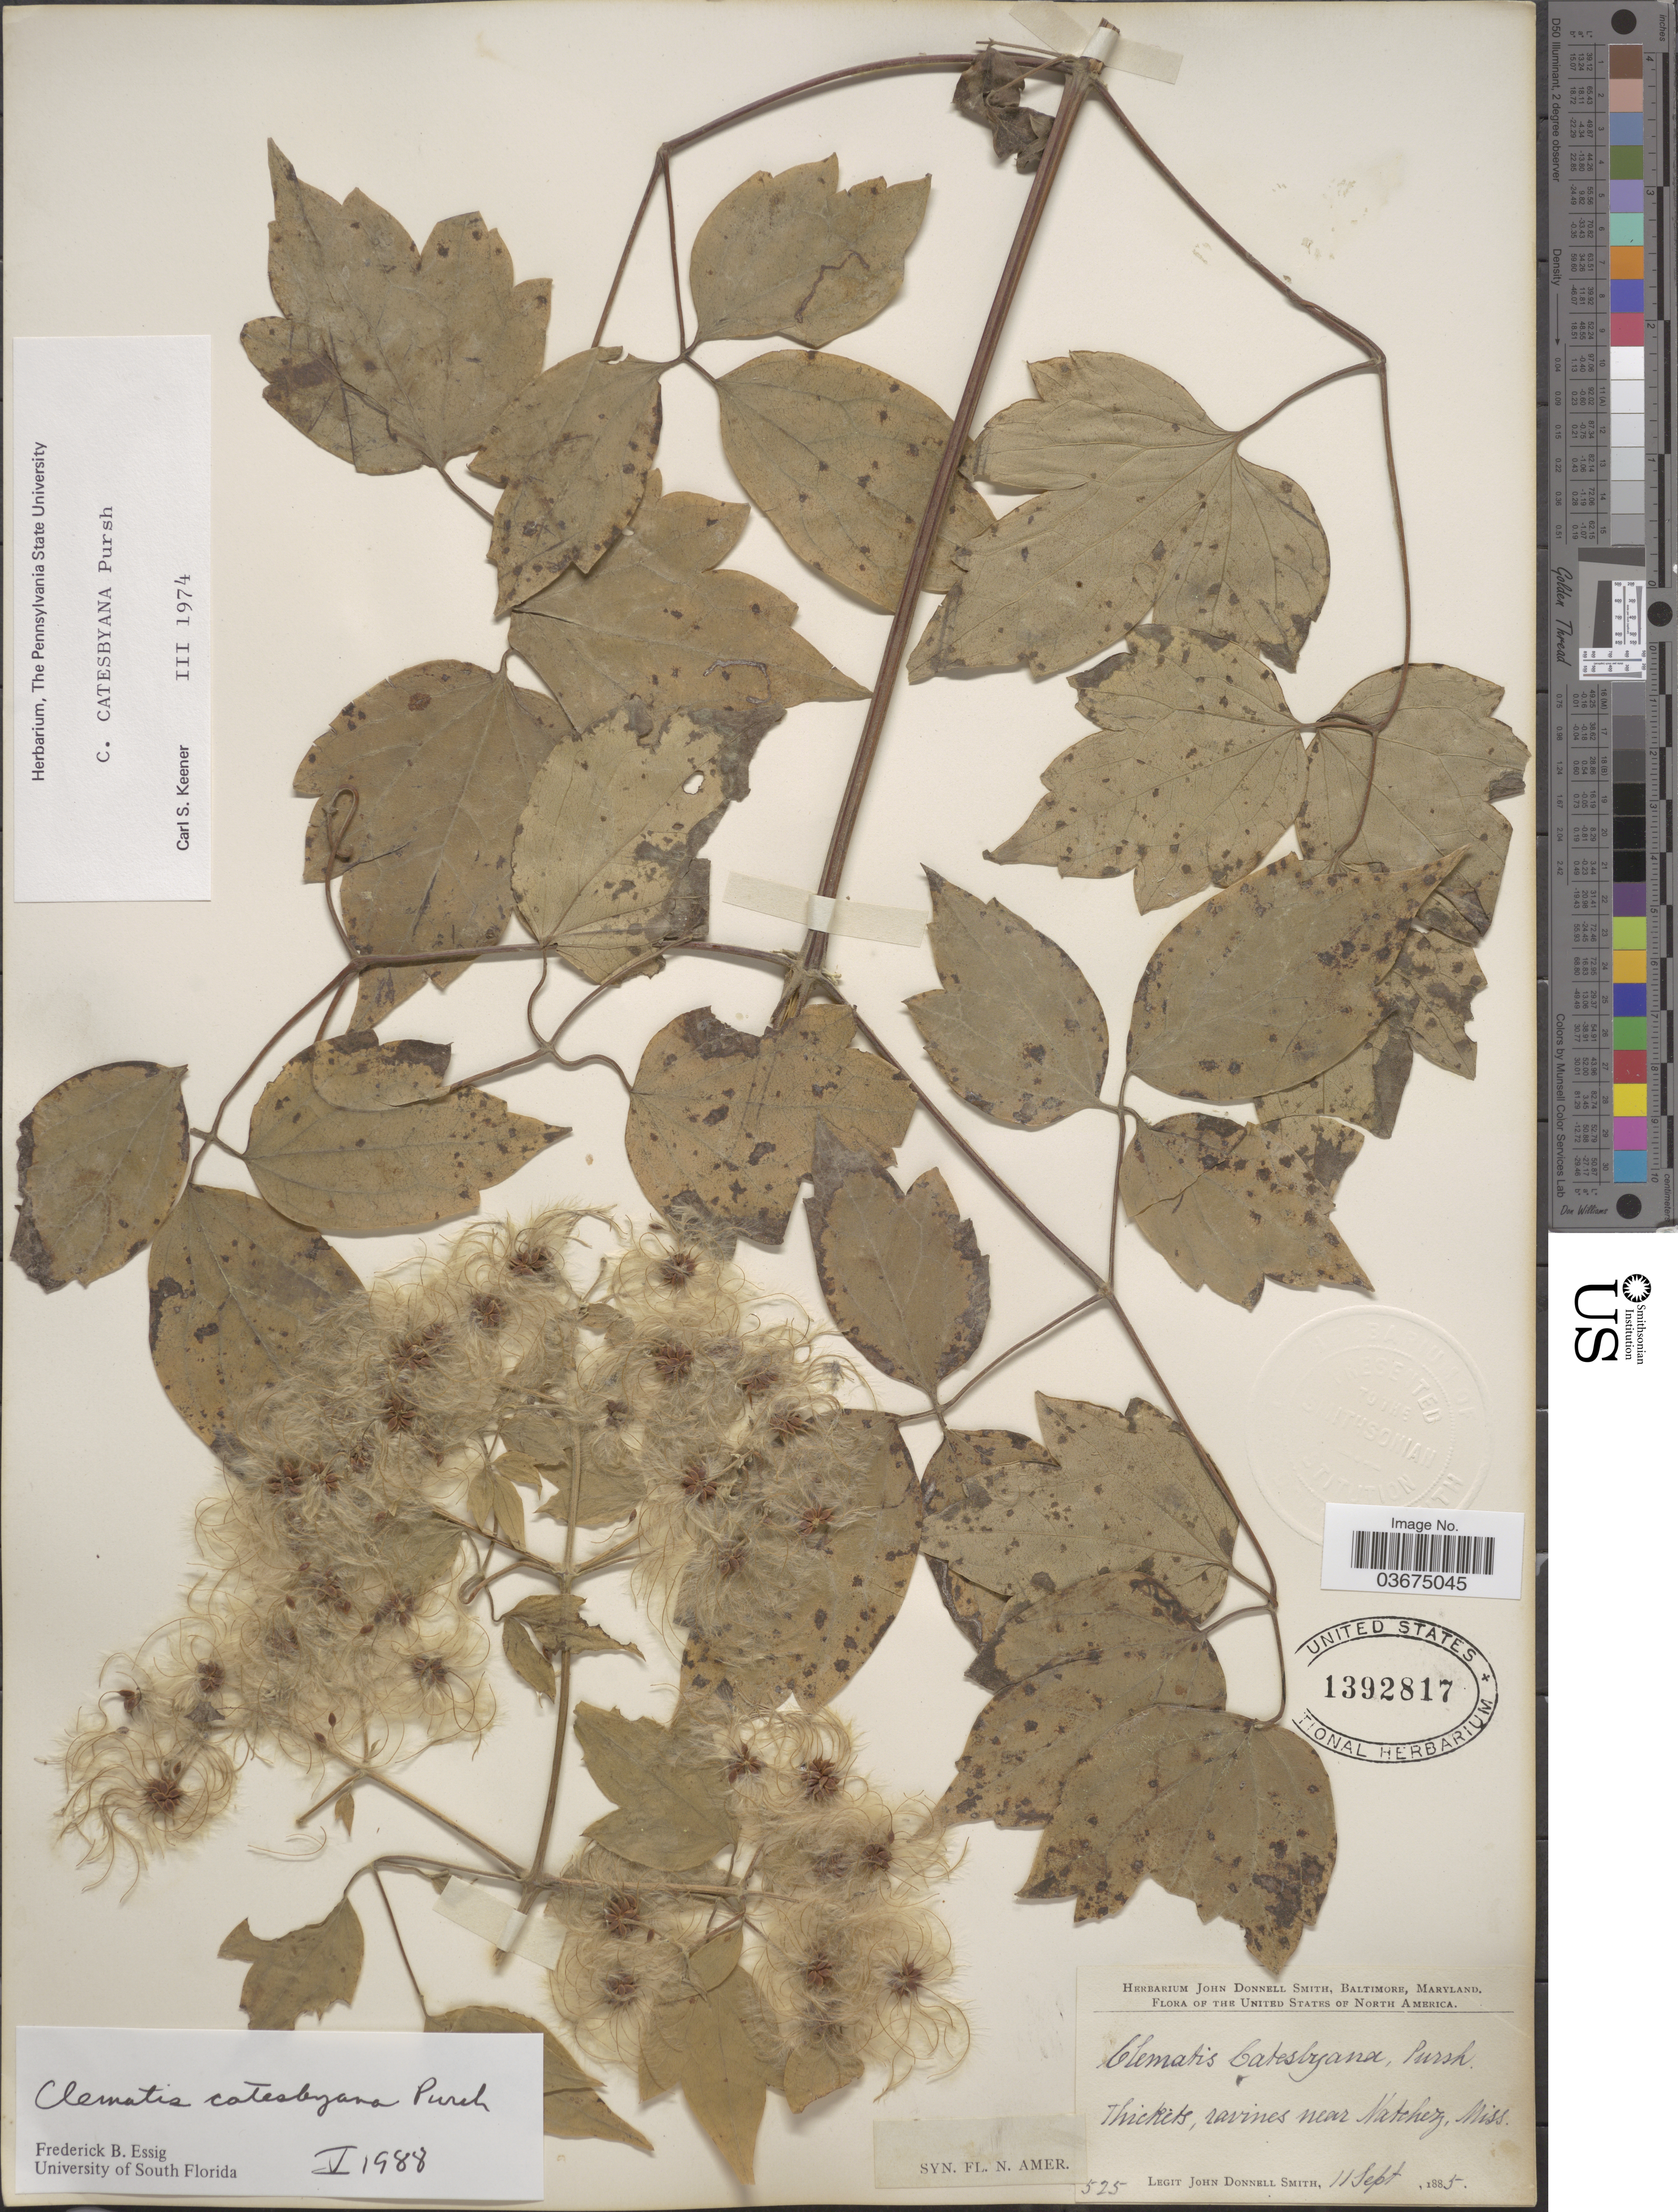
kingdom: Plantae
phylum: Tracheophyta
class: Magnoliopsida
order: Ranunculales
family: Ranunculaceae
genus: Clematis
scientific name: Clematis catesbyana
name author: Pursh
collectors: J. Donnell Smith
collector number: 525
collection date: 1885-09-11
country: United States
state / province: Mississippi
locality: Thickets, ravines near Natchez.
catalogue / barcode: US 1392817